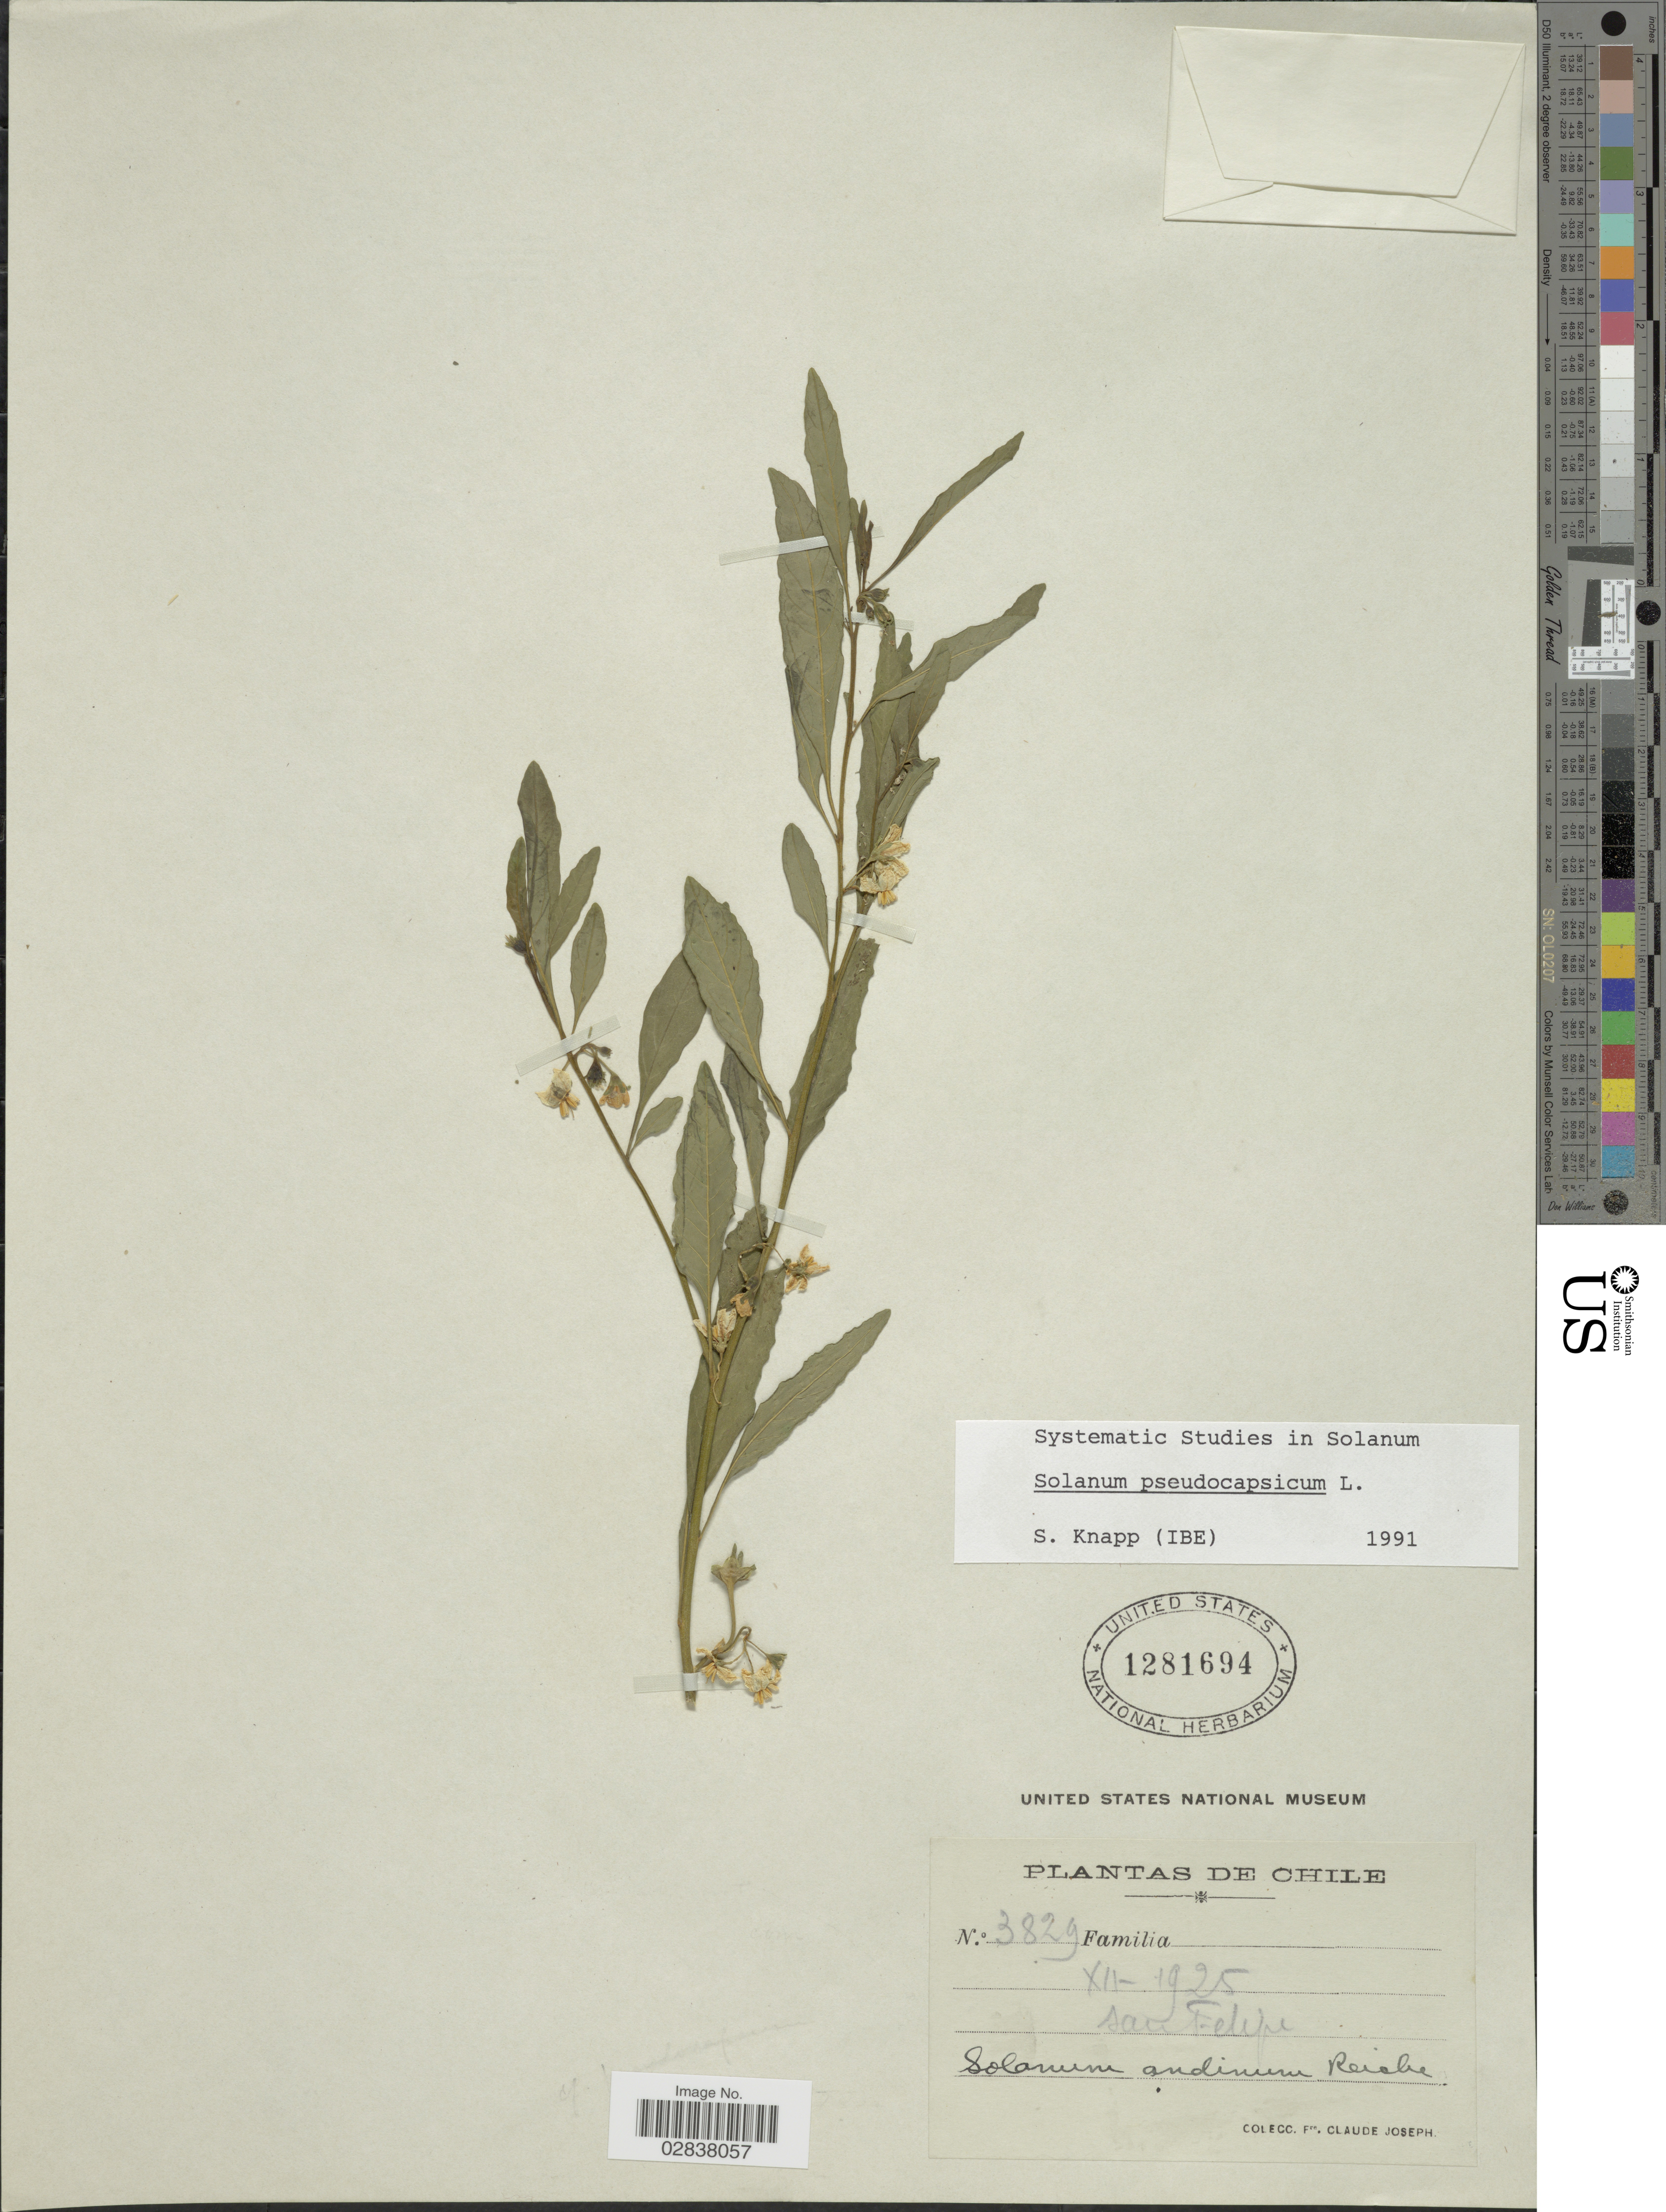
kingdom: Plantae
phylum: Tracheophyta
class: Magnoliopsida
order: Solanales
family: Solanaceae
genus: Solanum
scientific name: Solanum pseudocapsicum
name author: L.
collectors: Frere Claude Joseph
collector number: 3829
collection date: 1925-12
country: Chile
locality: San Felipe.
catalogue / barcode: US 1281694